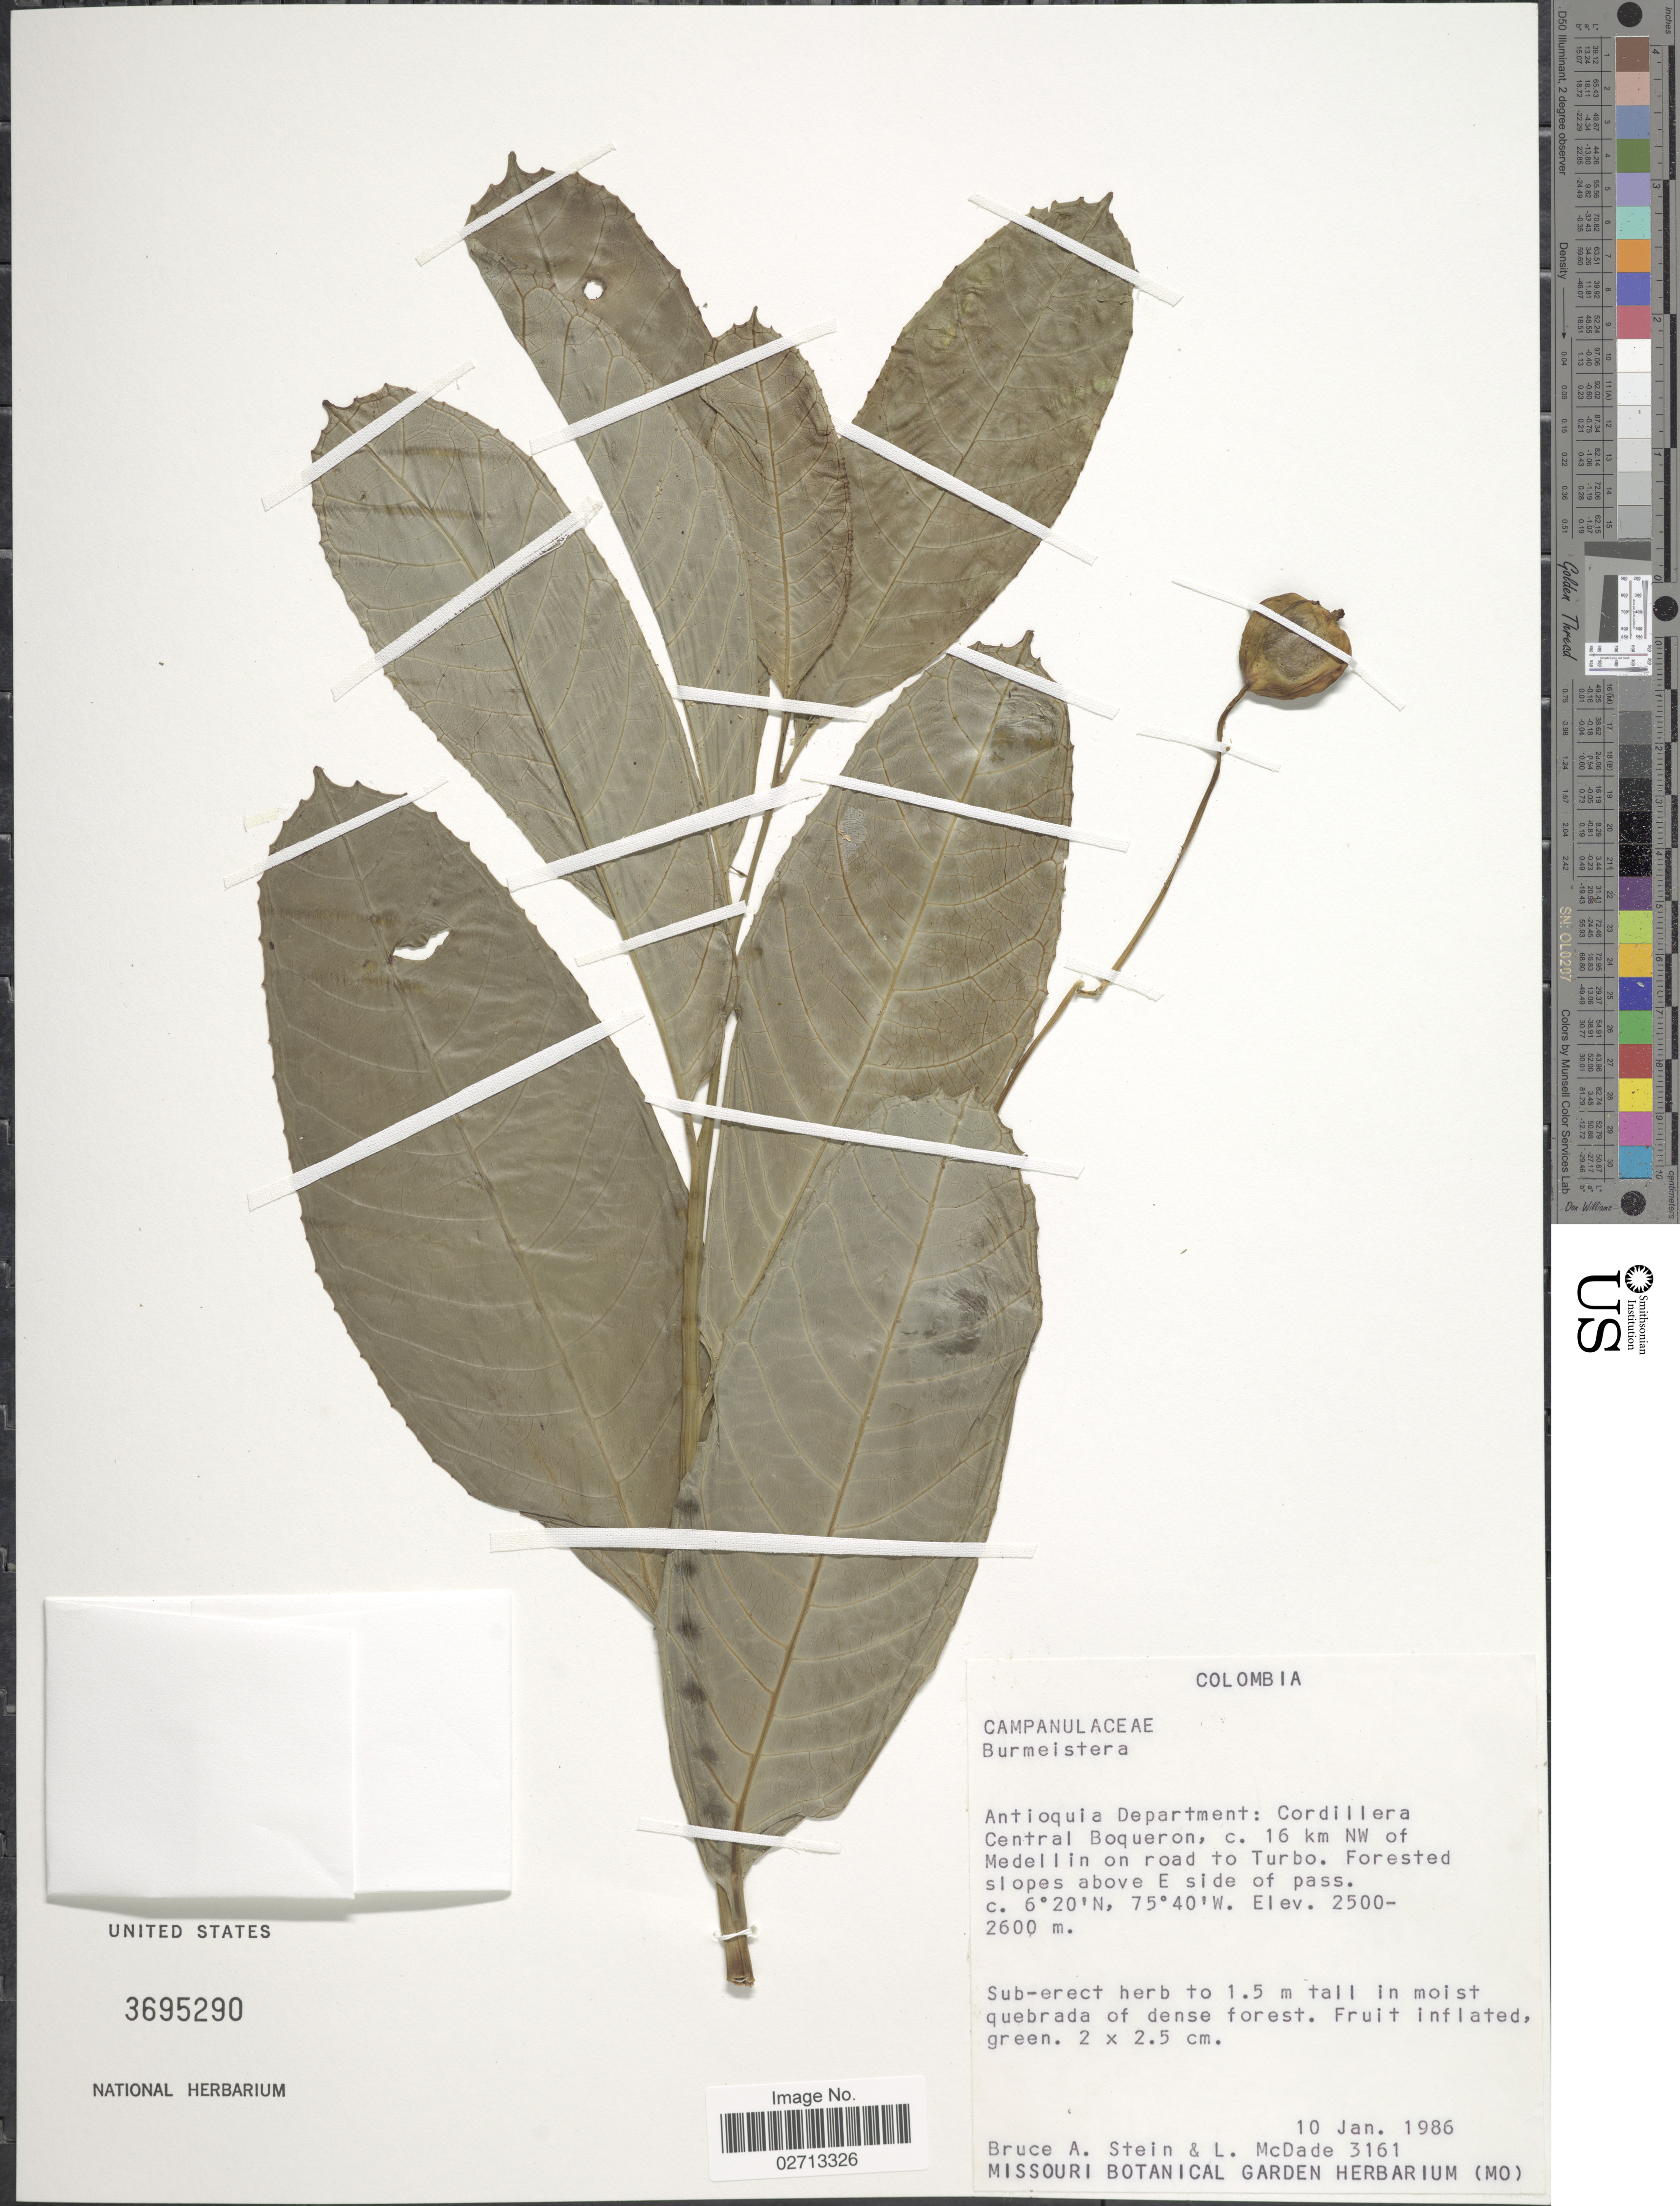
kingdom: Plantae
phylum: Tracheophyta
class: Magnoliopsida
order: Asterales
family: Campanulaceae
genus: Burmeistera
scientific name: Burmeistera sp.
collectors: B. A. Stein & L. McDade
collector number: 3161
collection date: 1986-01-10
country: Colombia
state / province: Antioquia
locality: Antioquia Department: Cordillera Central Boqueron, c. 16 km NW of Medellin on road to Turbo. Forested slopes above E side of pass.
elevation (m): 2500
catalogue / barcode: US 3695290